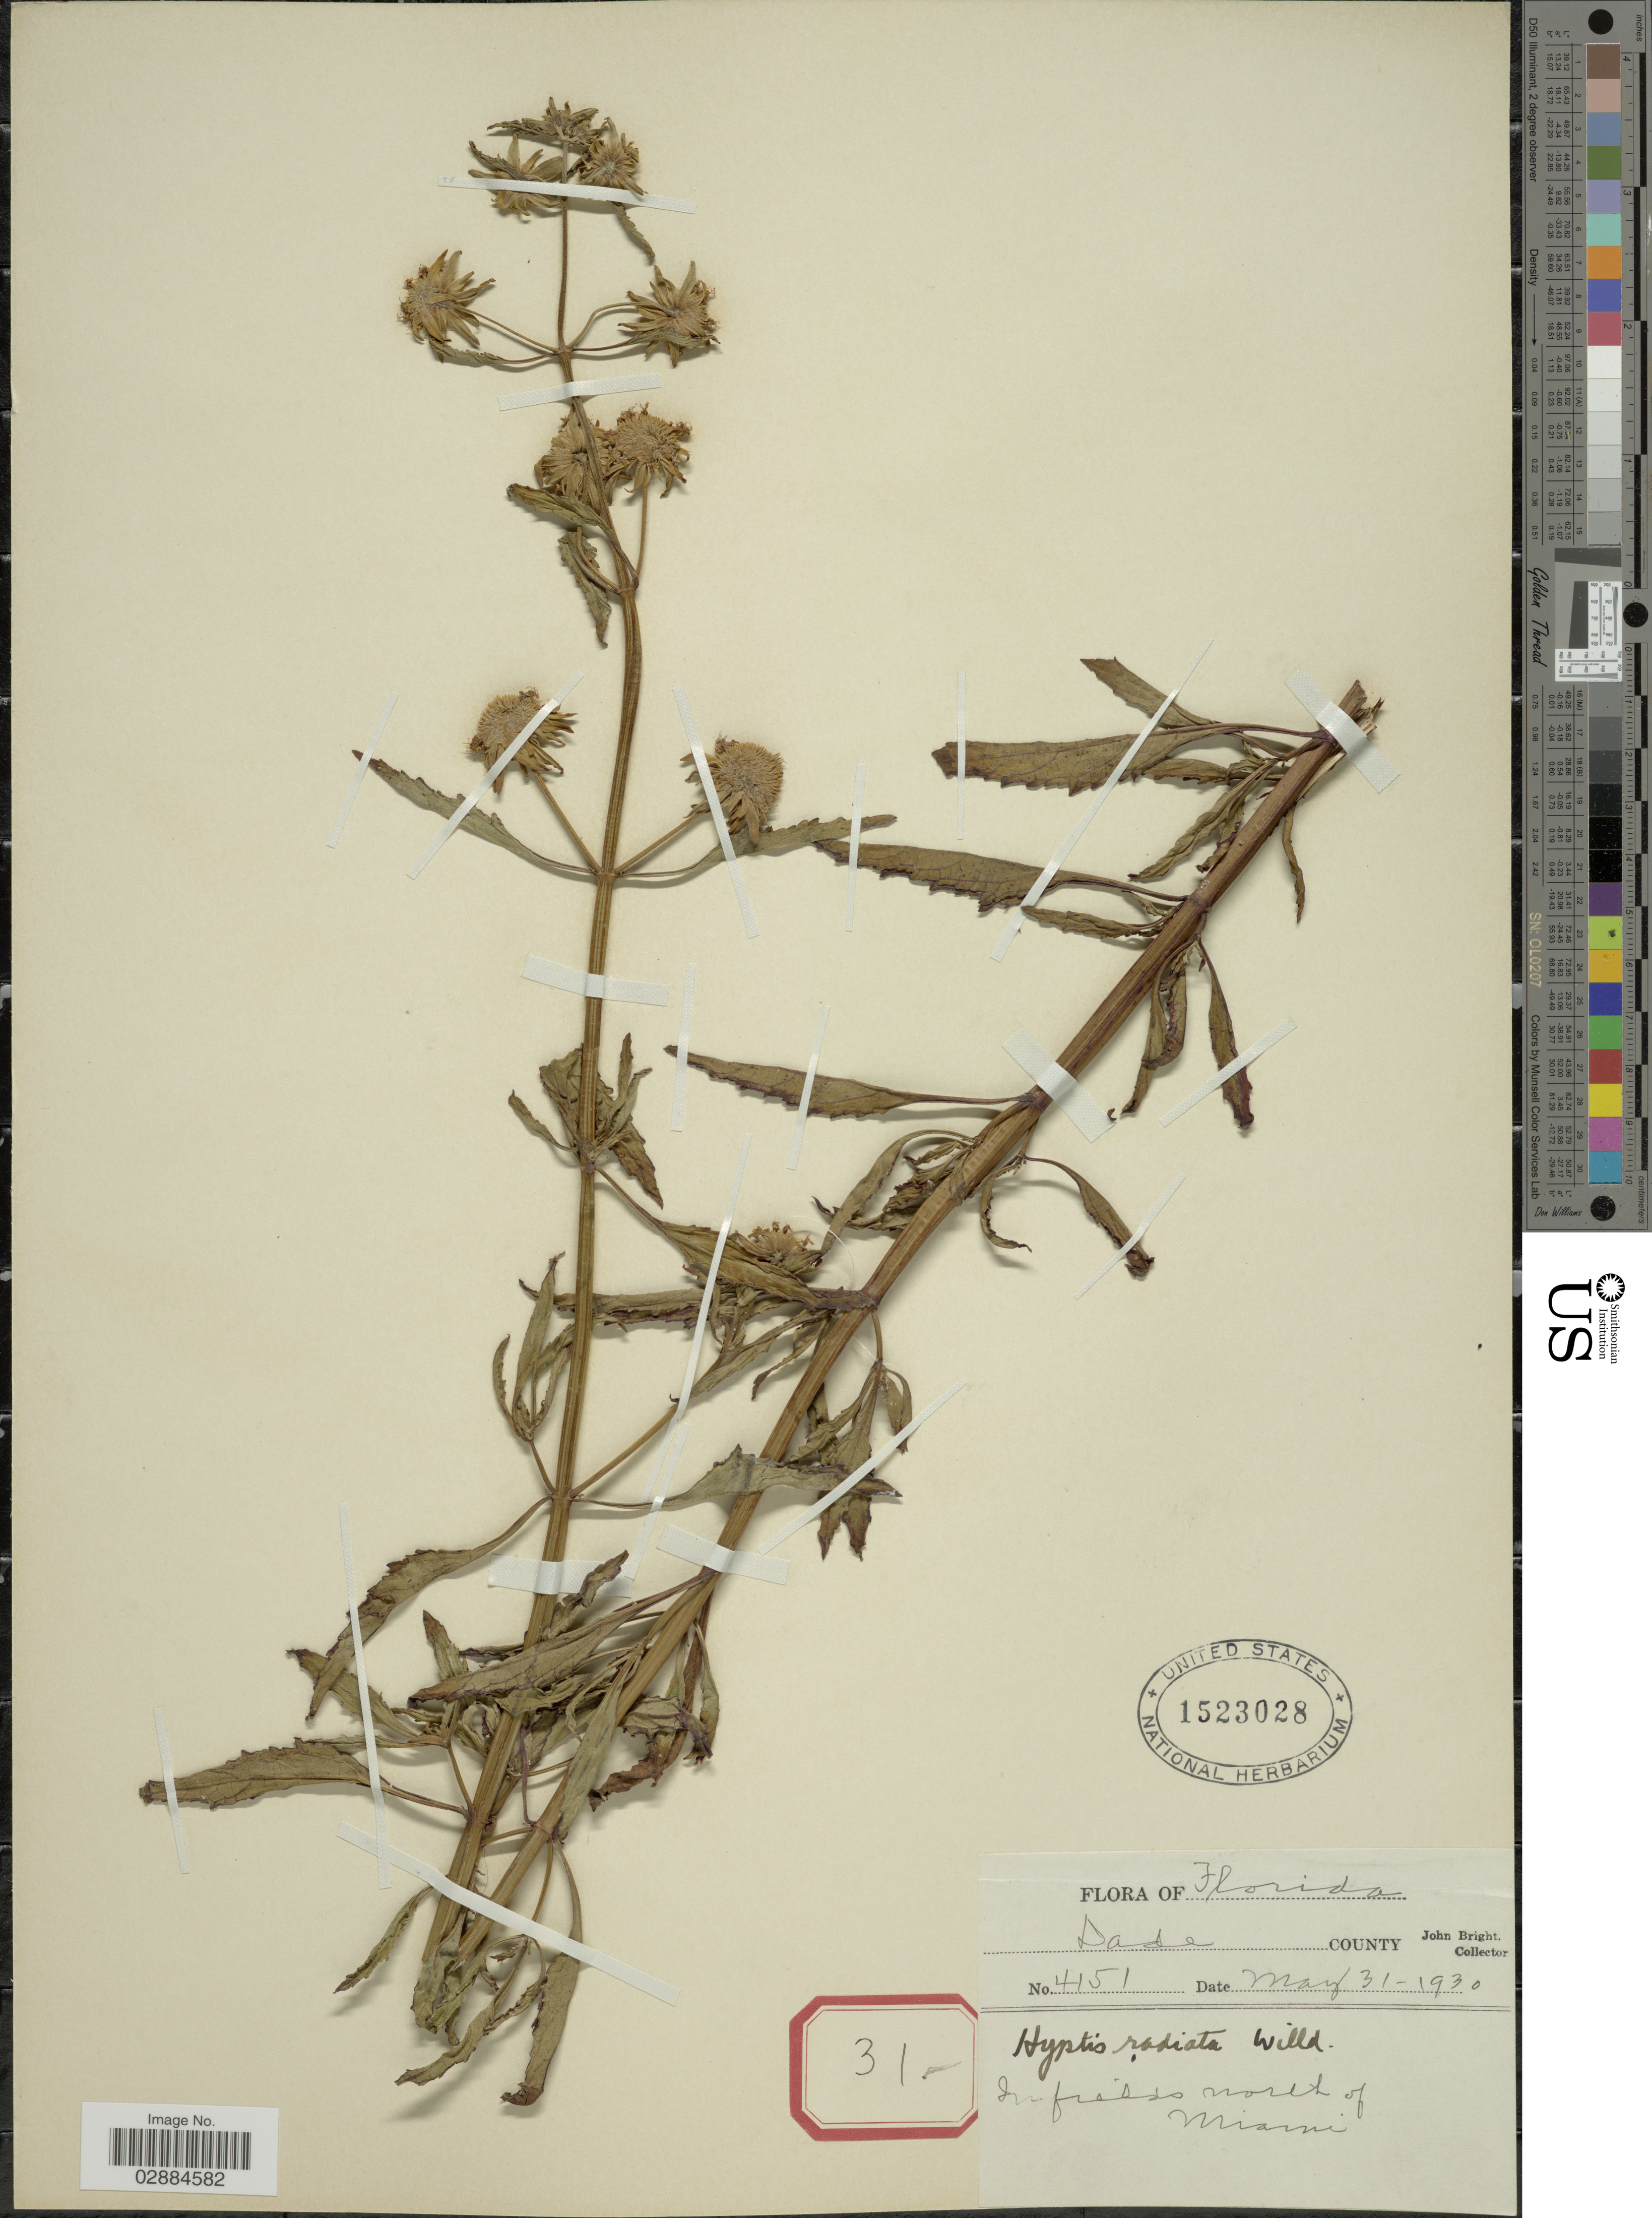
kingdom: Plantae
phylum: Tracheophyta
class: Magnoliopsida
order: Lamiales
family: Lamiaceae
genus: Hyptis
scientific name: Hyptis radiata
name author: Kunth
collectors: J. Bright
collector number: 4151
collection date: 1930-05-31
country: United States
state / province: Florida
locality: Dade County, In fields north of Miami.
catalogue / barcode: US 1523028